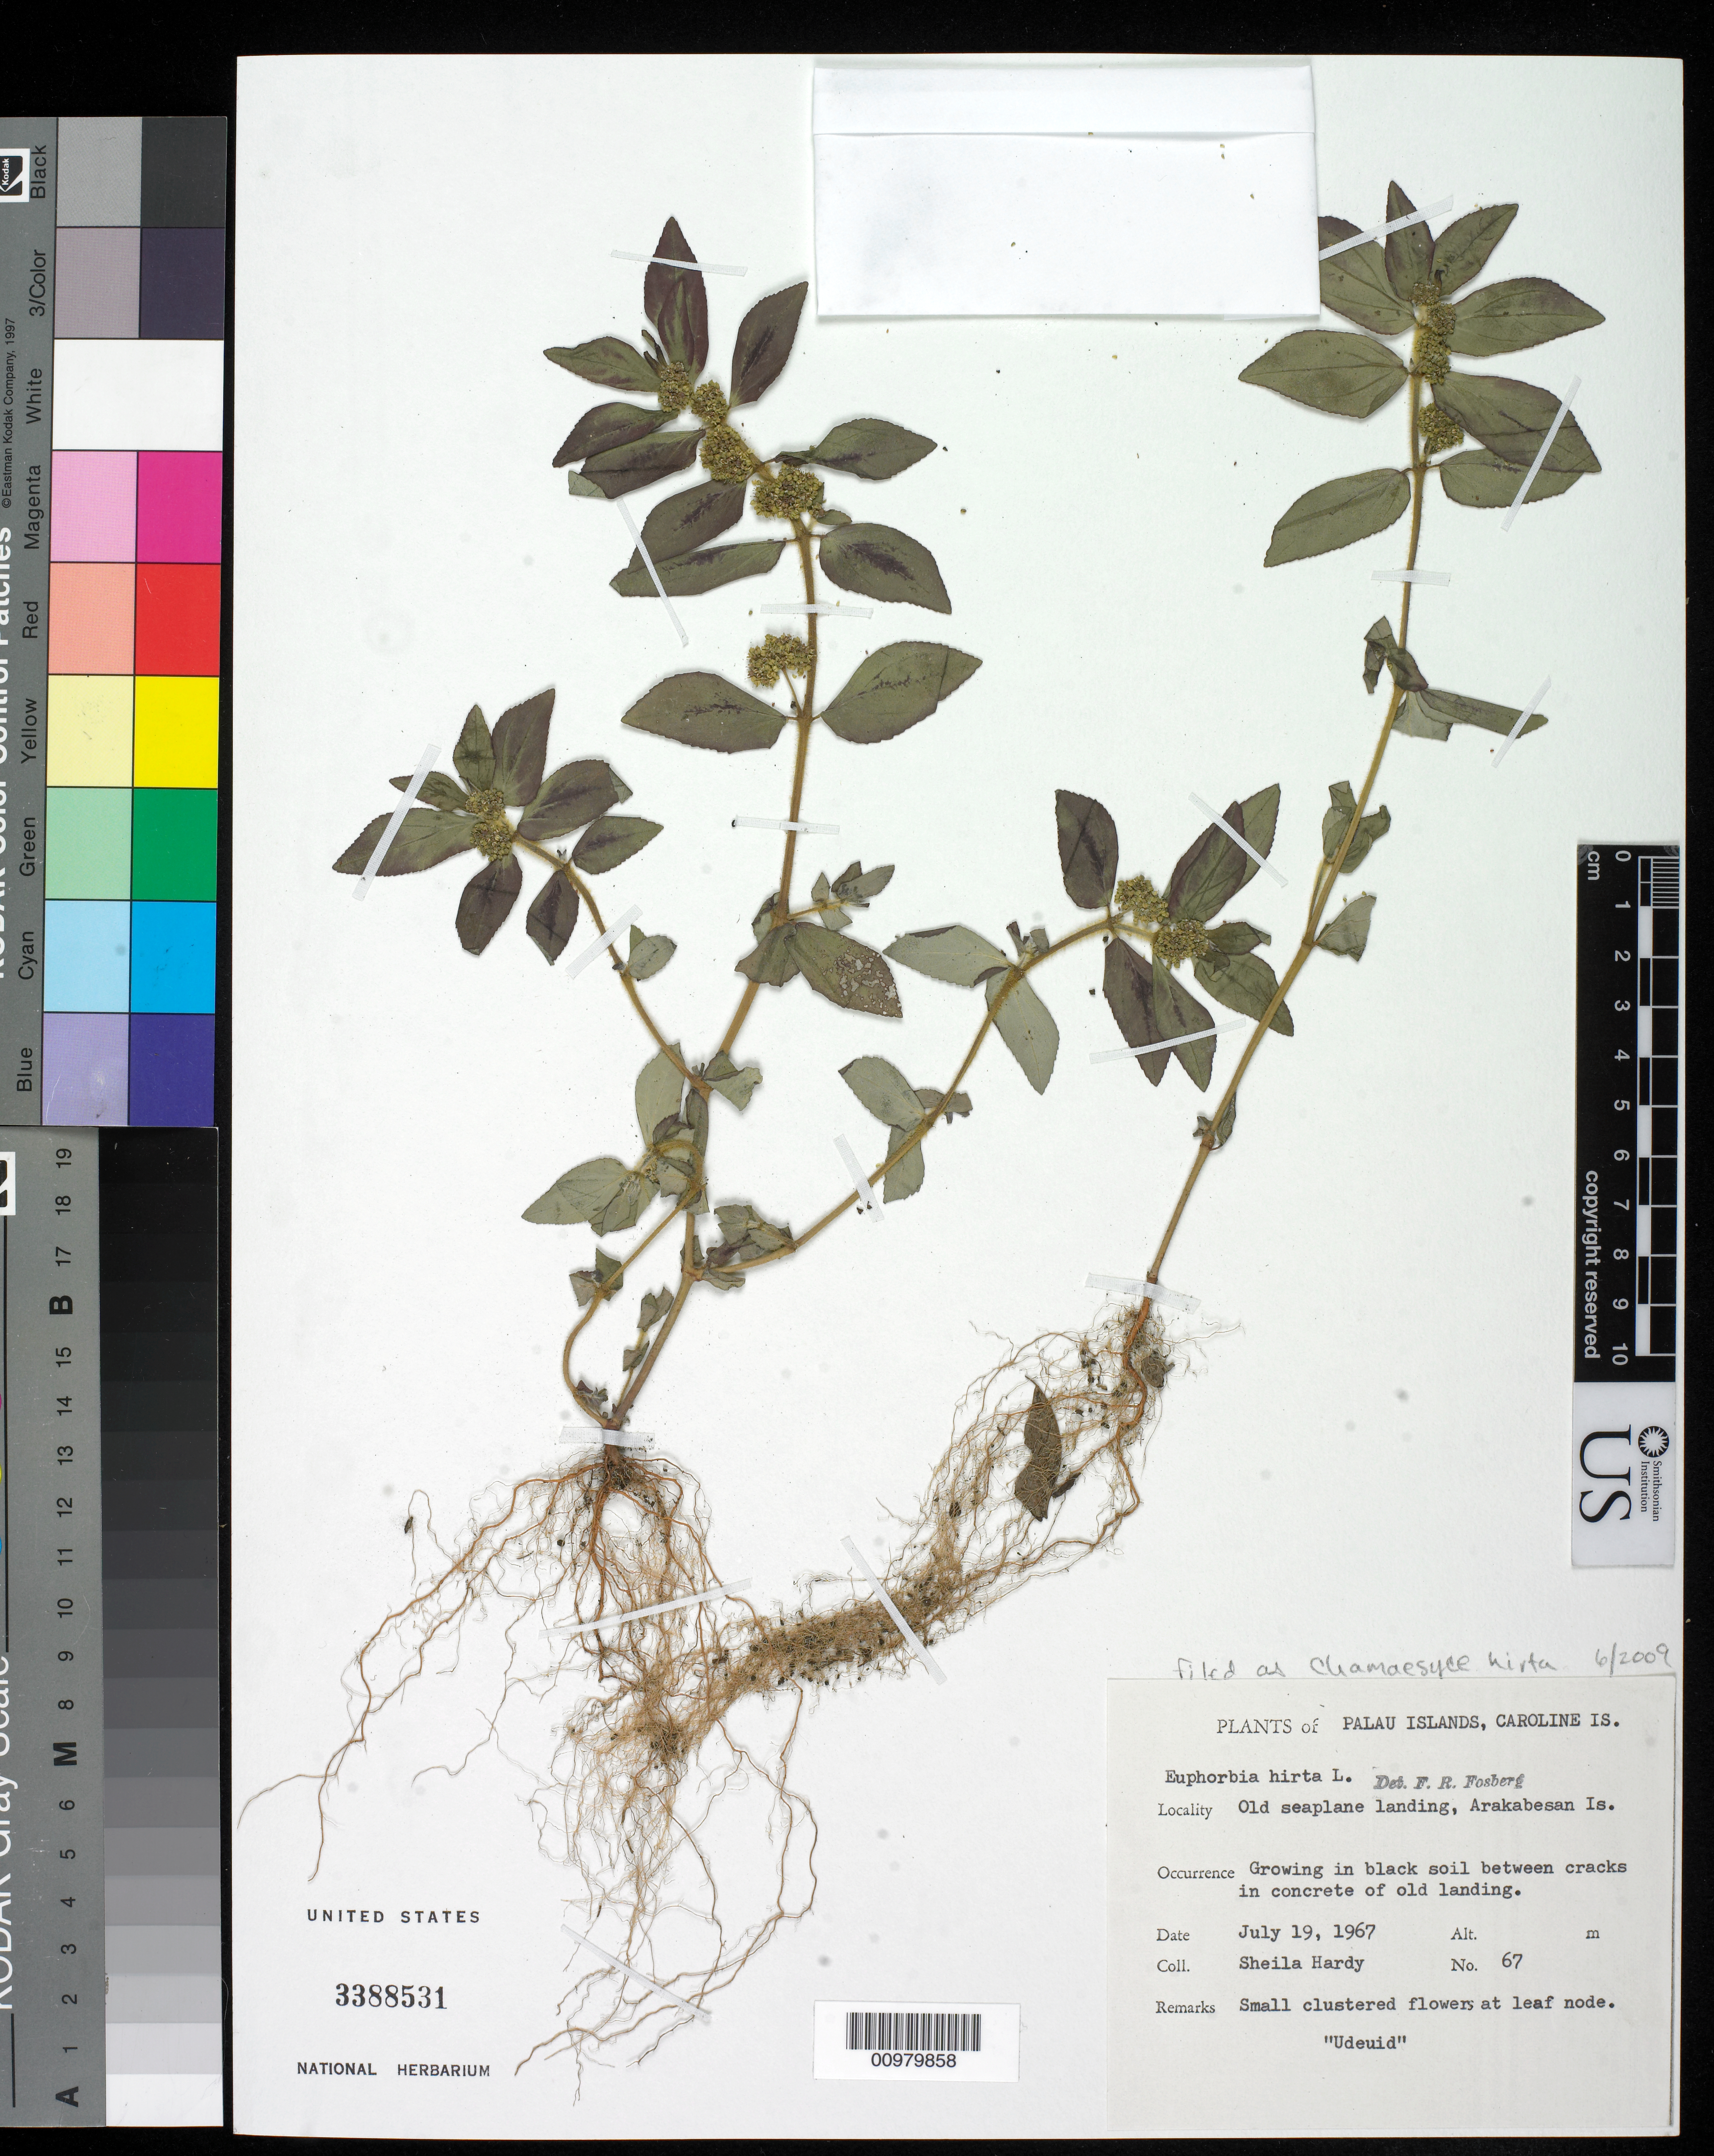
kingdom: Plantae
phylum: Tracheophyta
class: Magnoliopsida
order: Malpighiales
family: Euphorbiaceae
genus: Euphorbia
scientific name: Euphorbia hirta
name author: L.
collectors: S. Hardy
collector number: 67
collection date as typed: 19 Jul 1967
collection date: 1967-07-19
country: Palau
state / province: Koror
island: Ngerekebesang [Arakabesan]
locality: Caroline Is., Palau Is., Arakabesan I.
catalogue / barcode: US 3388531